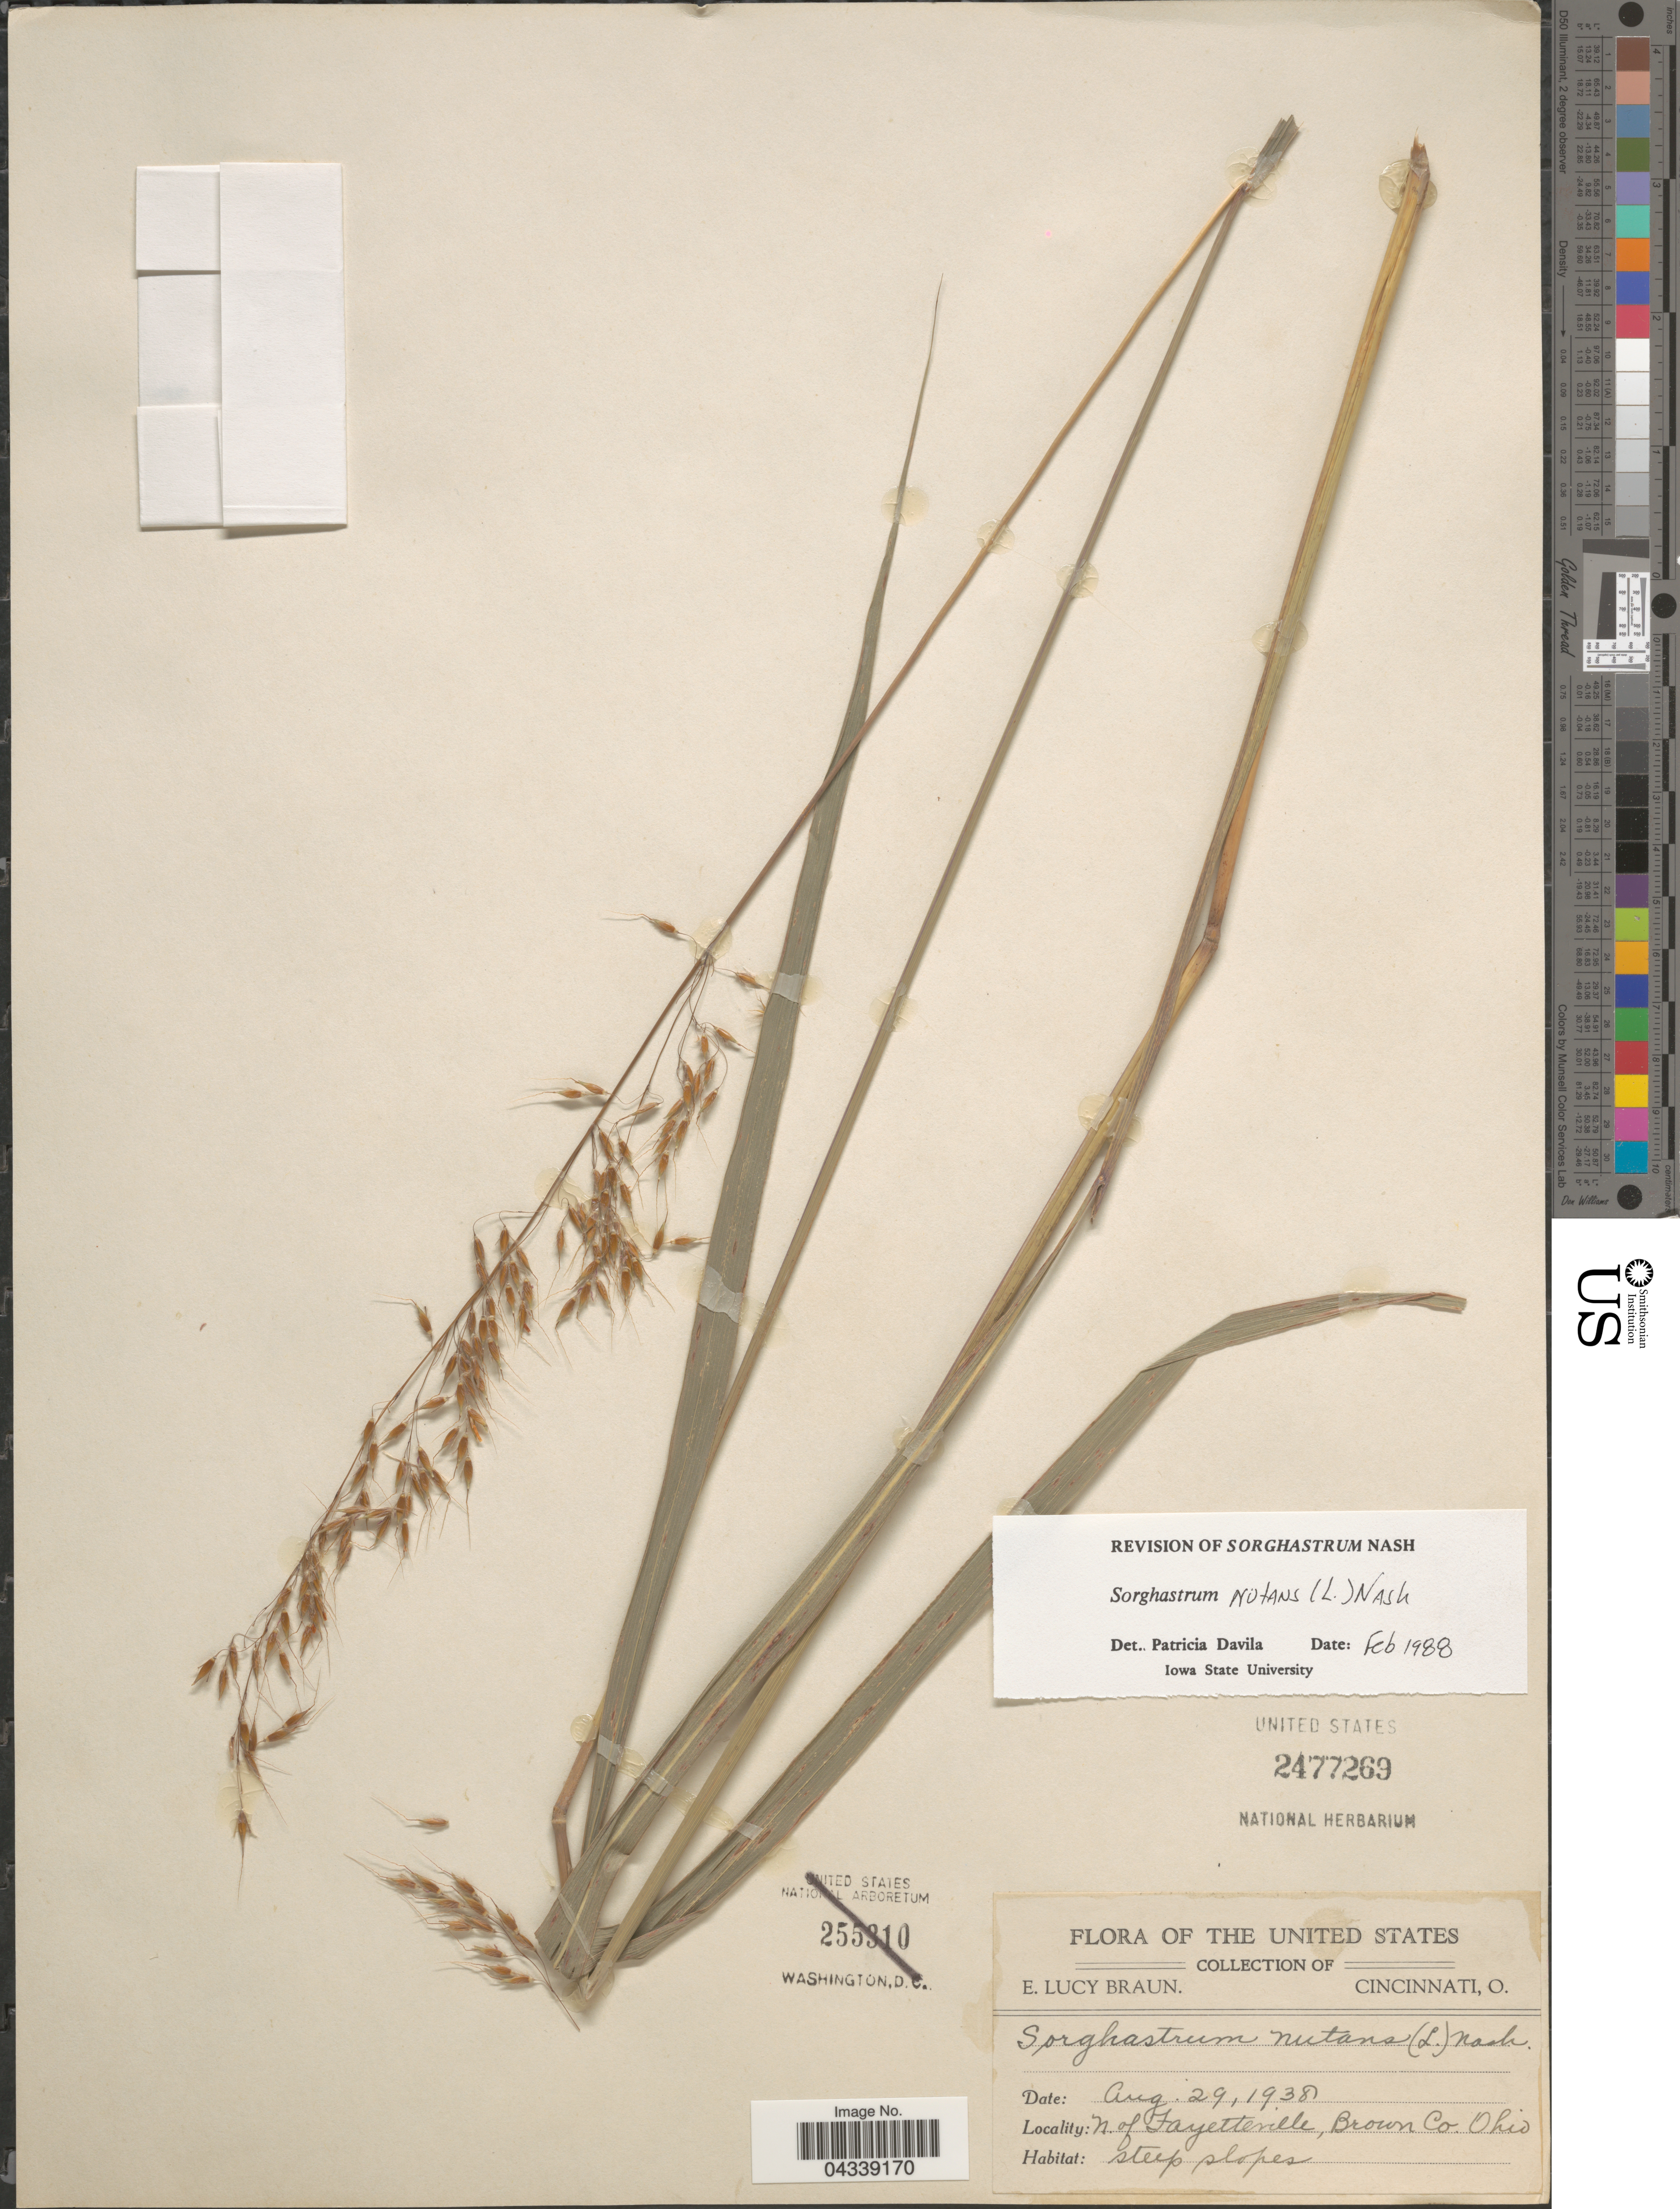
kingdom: Plantae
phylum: Tracheophyta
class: Liliopsida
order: Poales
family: Poaceae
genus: Sorghastrum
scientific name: Sorghastrum nutans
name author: (L.) Nash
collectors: E. L. Braun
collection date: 1938-08-29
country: United States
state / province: Ohio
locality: N. of Fayetteville, Brown Co.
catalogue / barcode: US 2477269